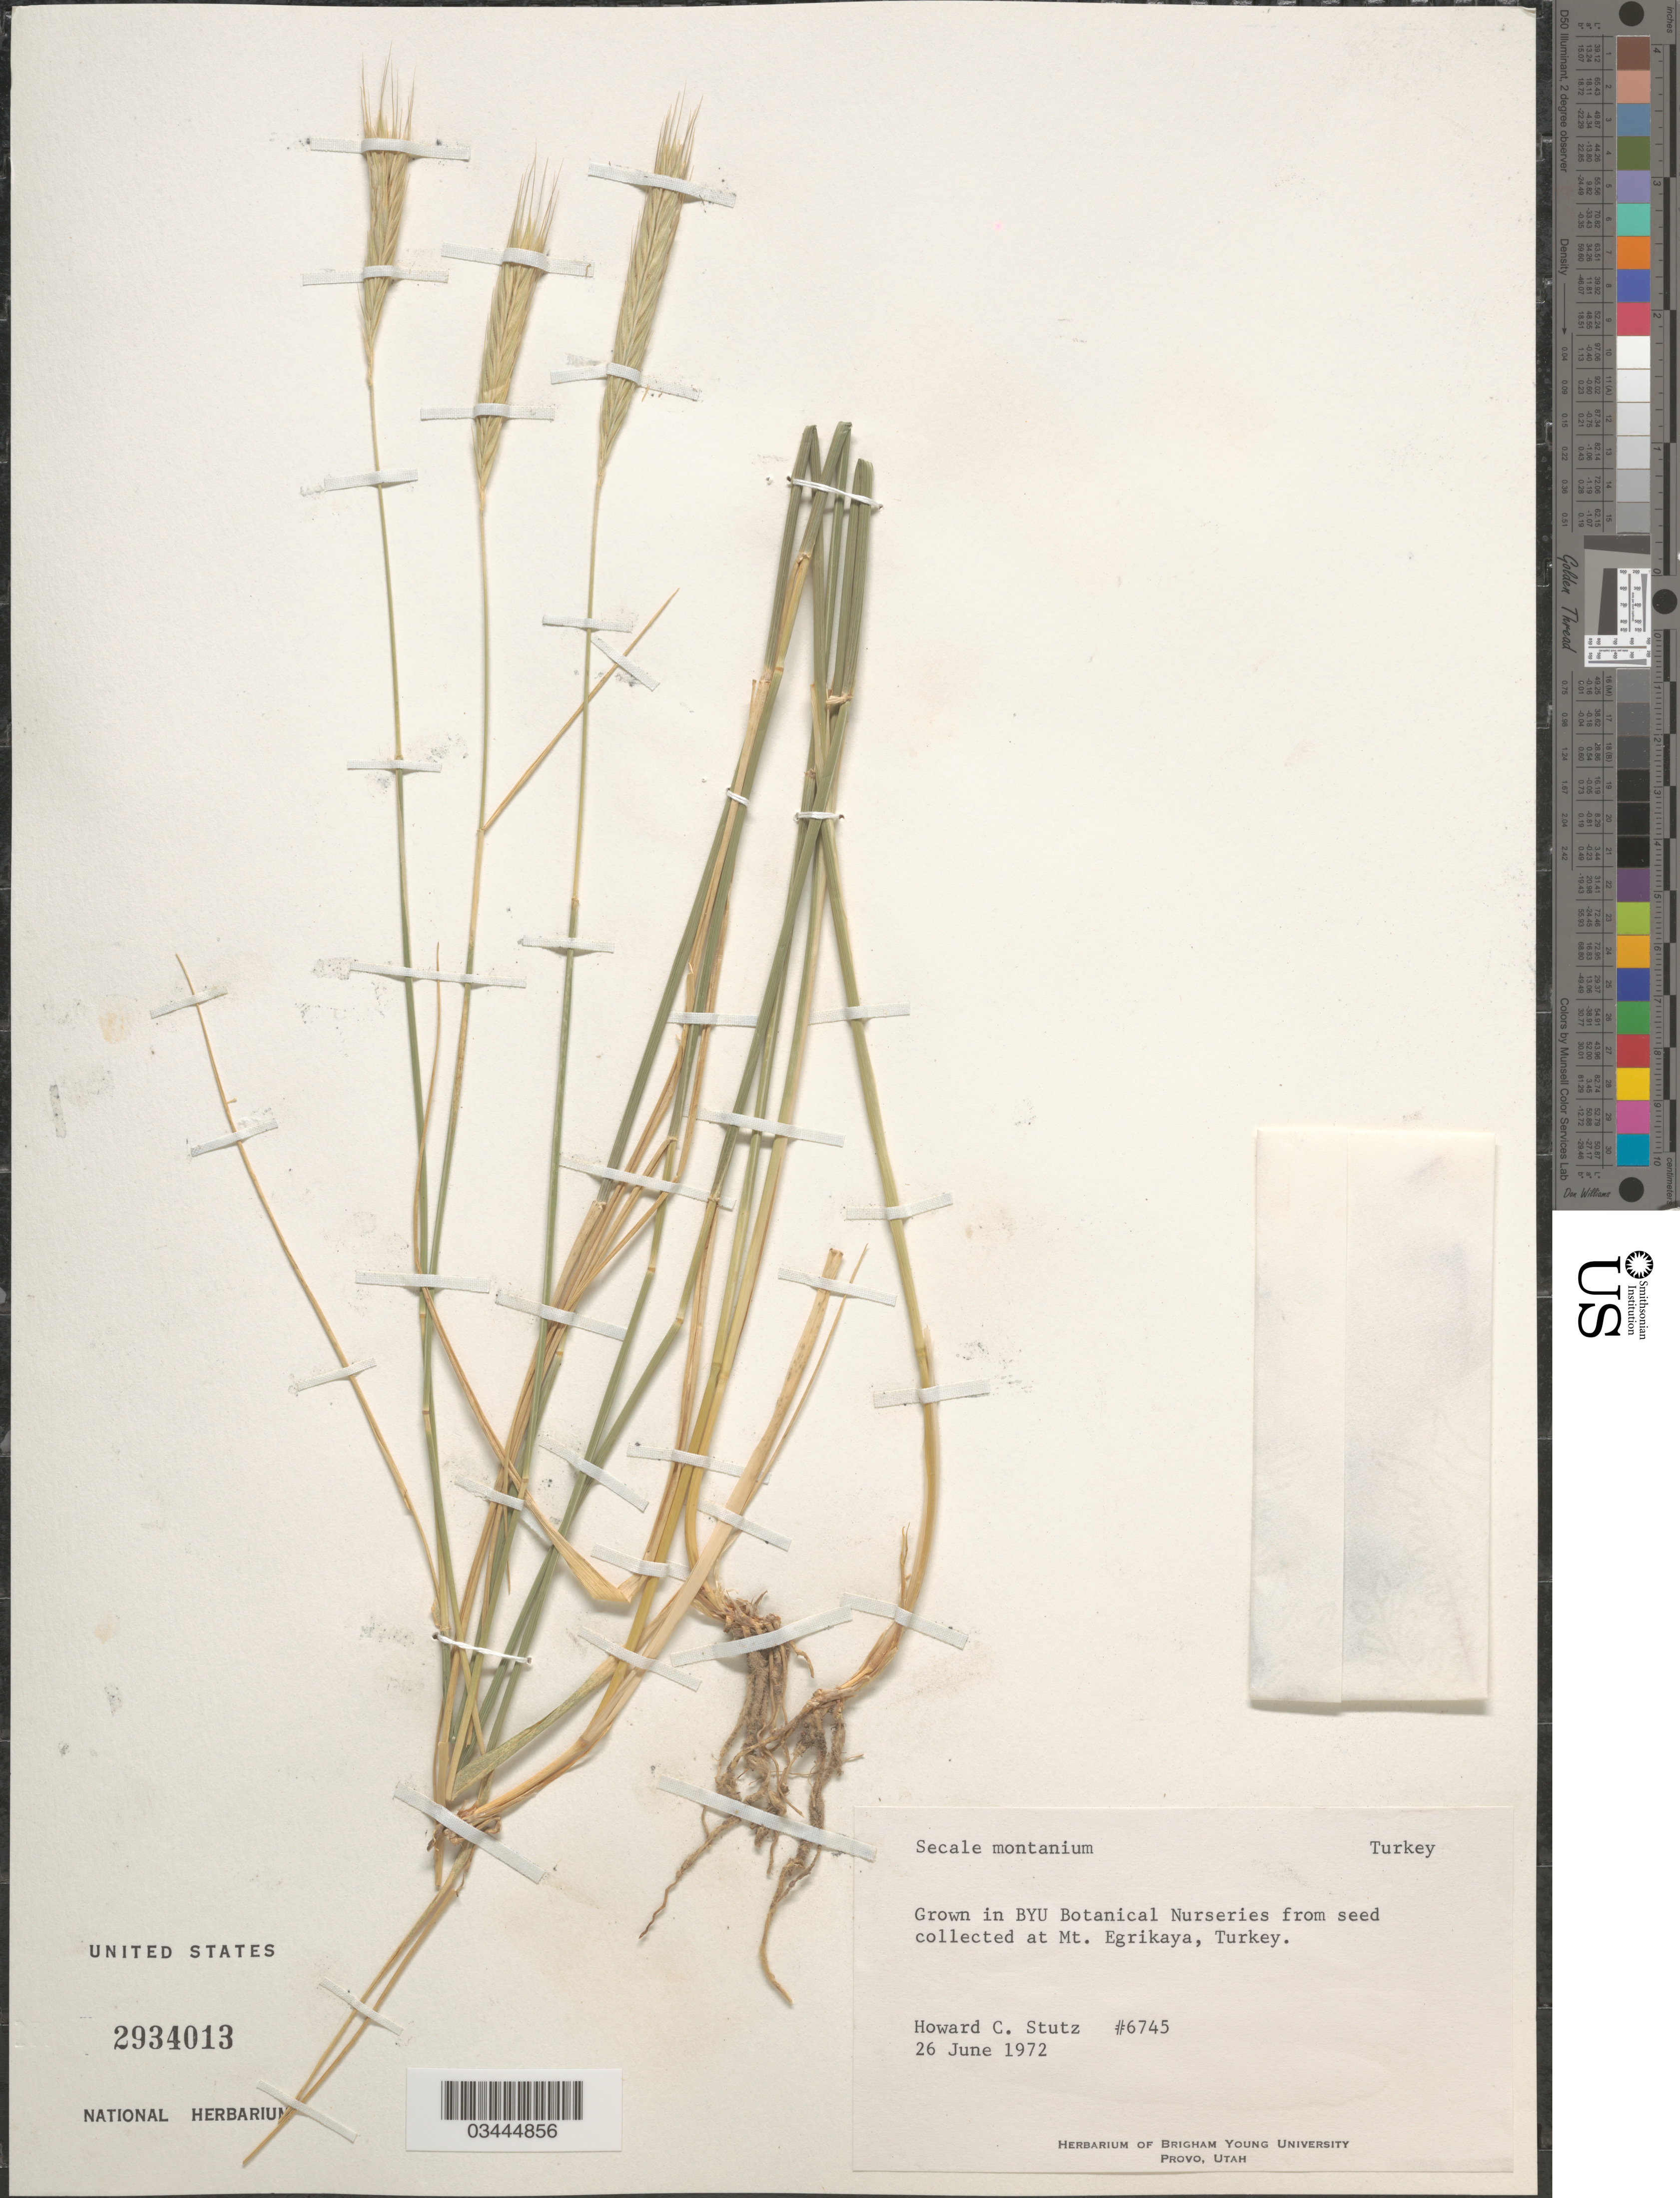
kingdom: Plantae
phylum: Tracheophyta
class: Liliopsida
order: Poales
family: Poaceae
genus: Secale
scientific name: Secale montanum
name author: Gussone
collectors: H. Stutz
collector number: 6745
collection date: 1972-06-26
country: United States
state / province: Utah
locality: In BYU Botanical Nurseries.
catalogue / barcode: US 2934013